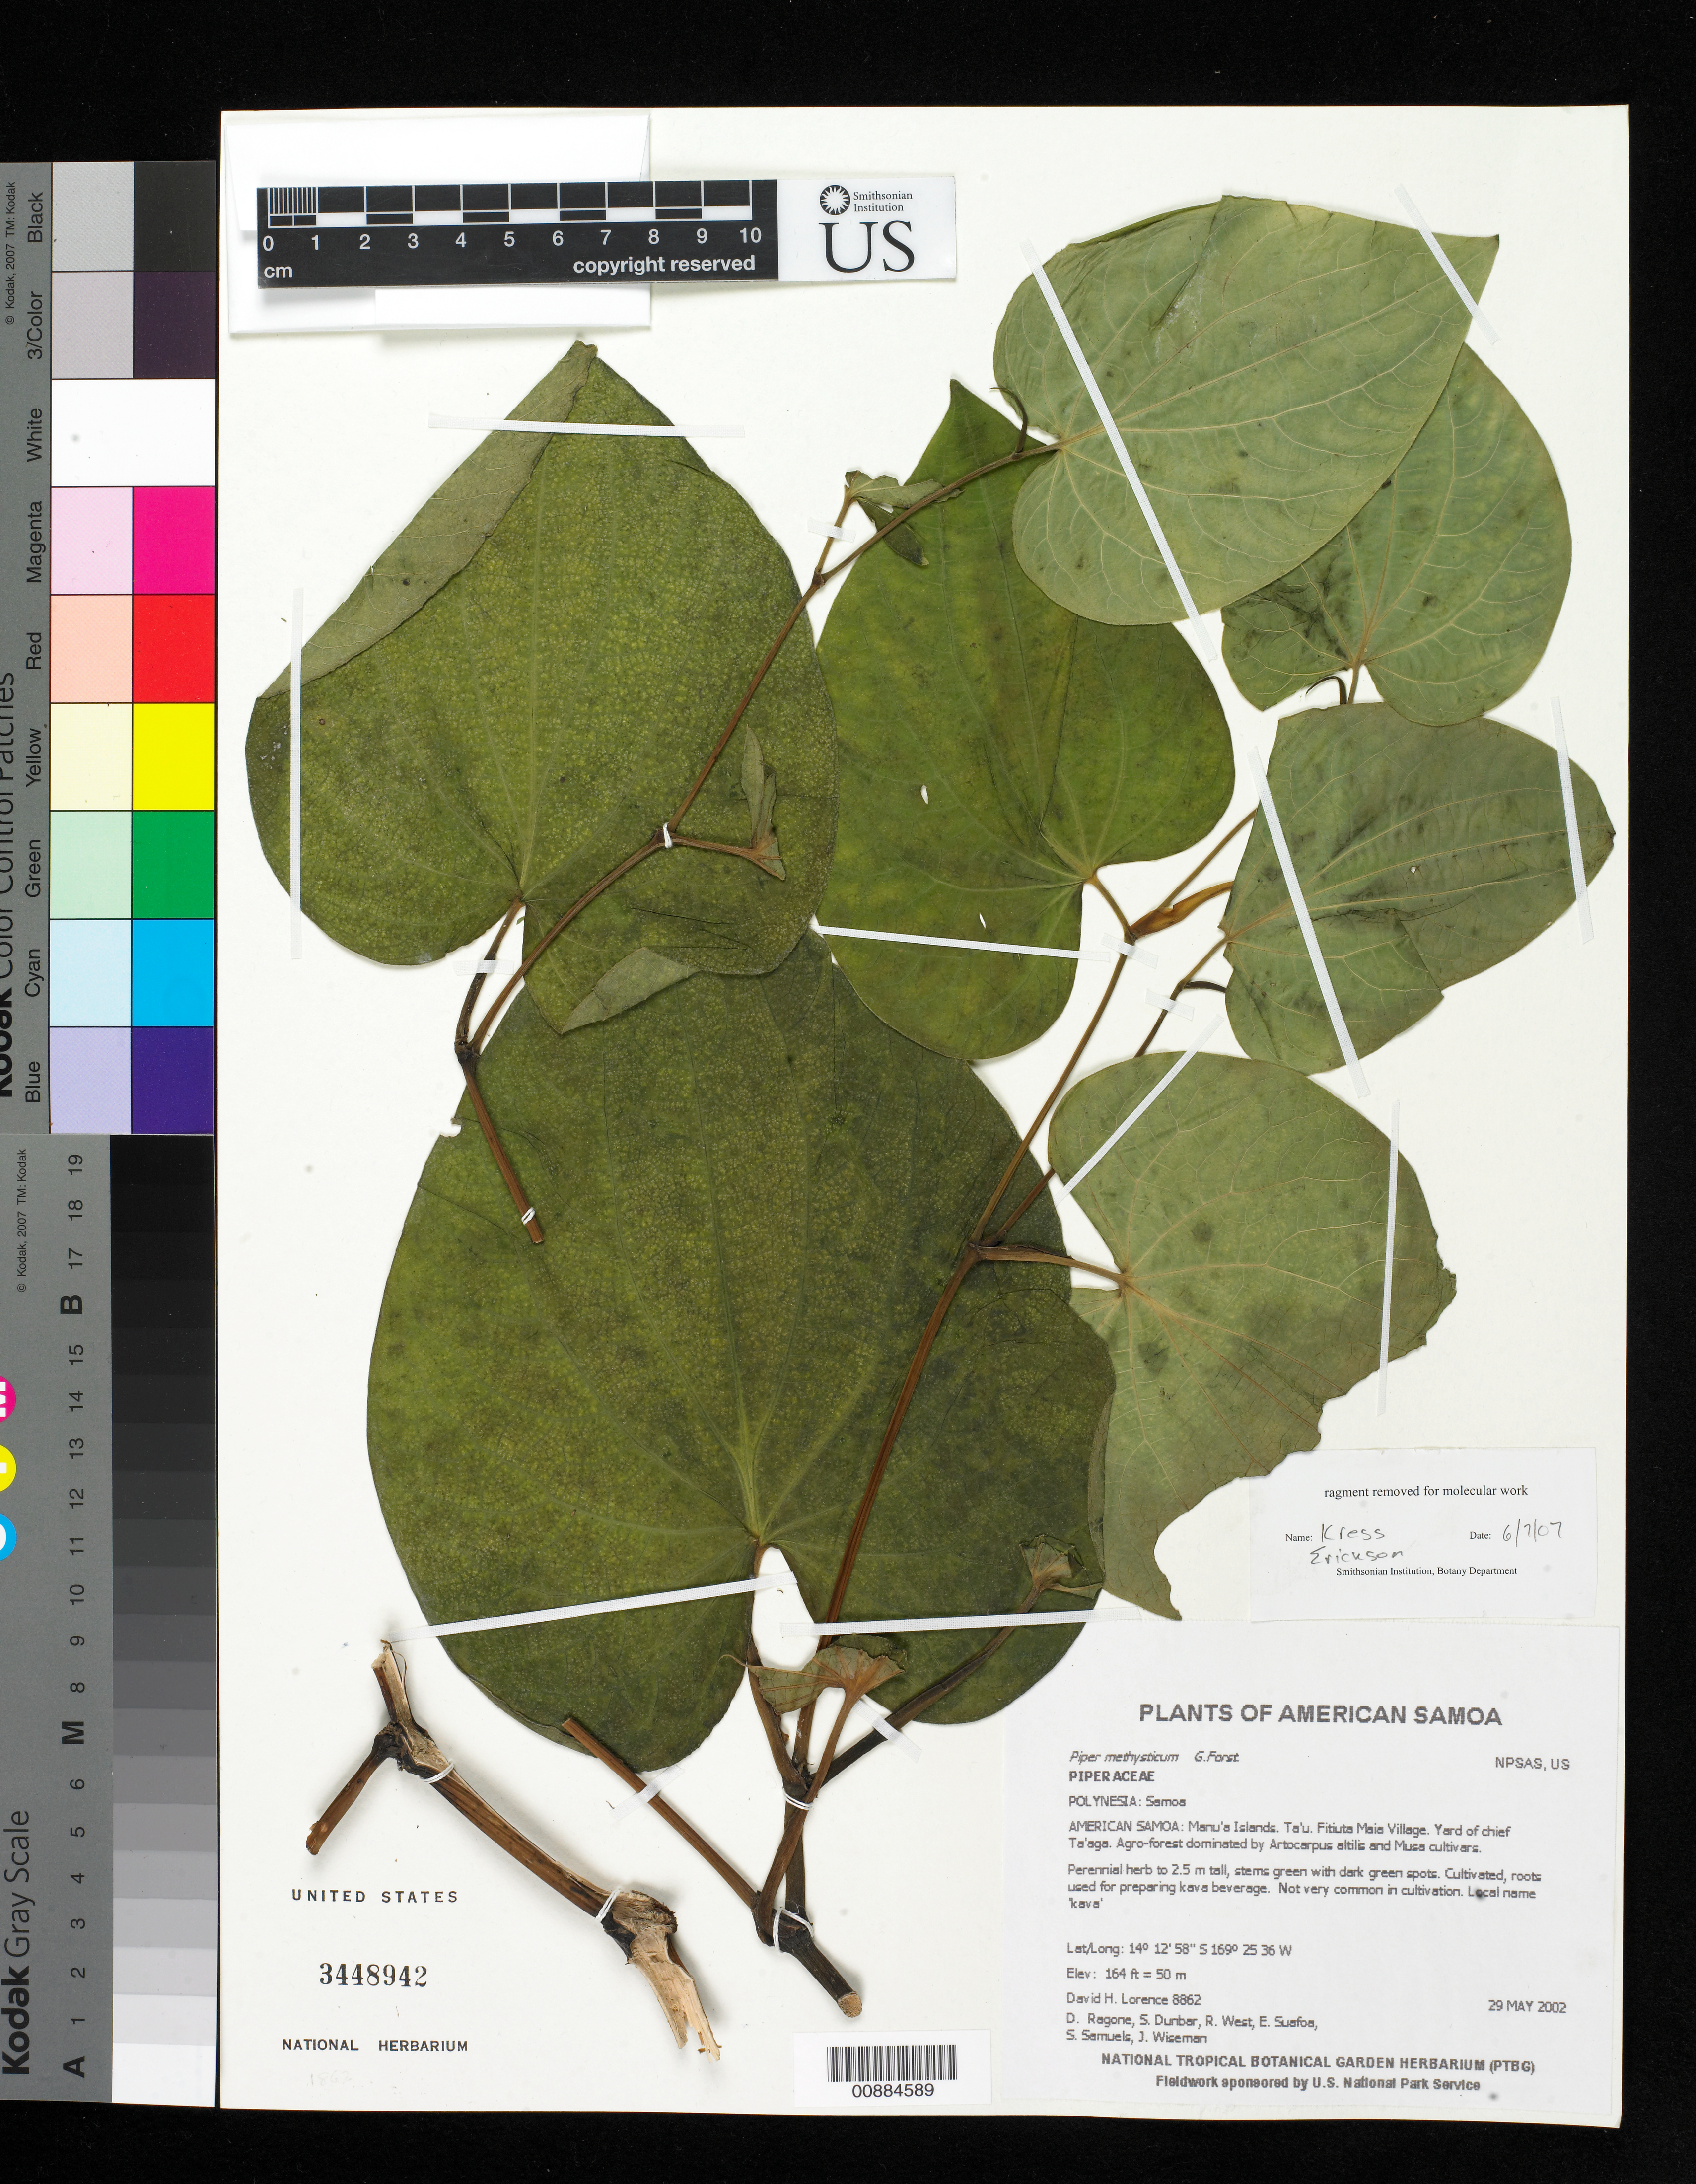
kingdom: Plantae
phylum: Tracheophyta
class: Magnoliopsida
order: Piperales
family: Piperaceae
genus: Piper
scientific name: Piper methysticum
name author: J.R. Forst. & G. Forst.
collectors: D. Lorence, D. Ragone, -. Dunbar, -. West, E. Suafoa & Samuels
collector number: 8862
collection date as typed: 29 May 2002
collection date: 2002-05-29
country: American Samoa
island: Ta'u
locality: Ta'u. Fitiuta Maia Village. Yard of chief Ta'aga.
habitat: Agro-forest dominated by Artocarpus altilis and Musa cultivars.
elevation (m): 50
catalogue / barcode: US 3448942